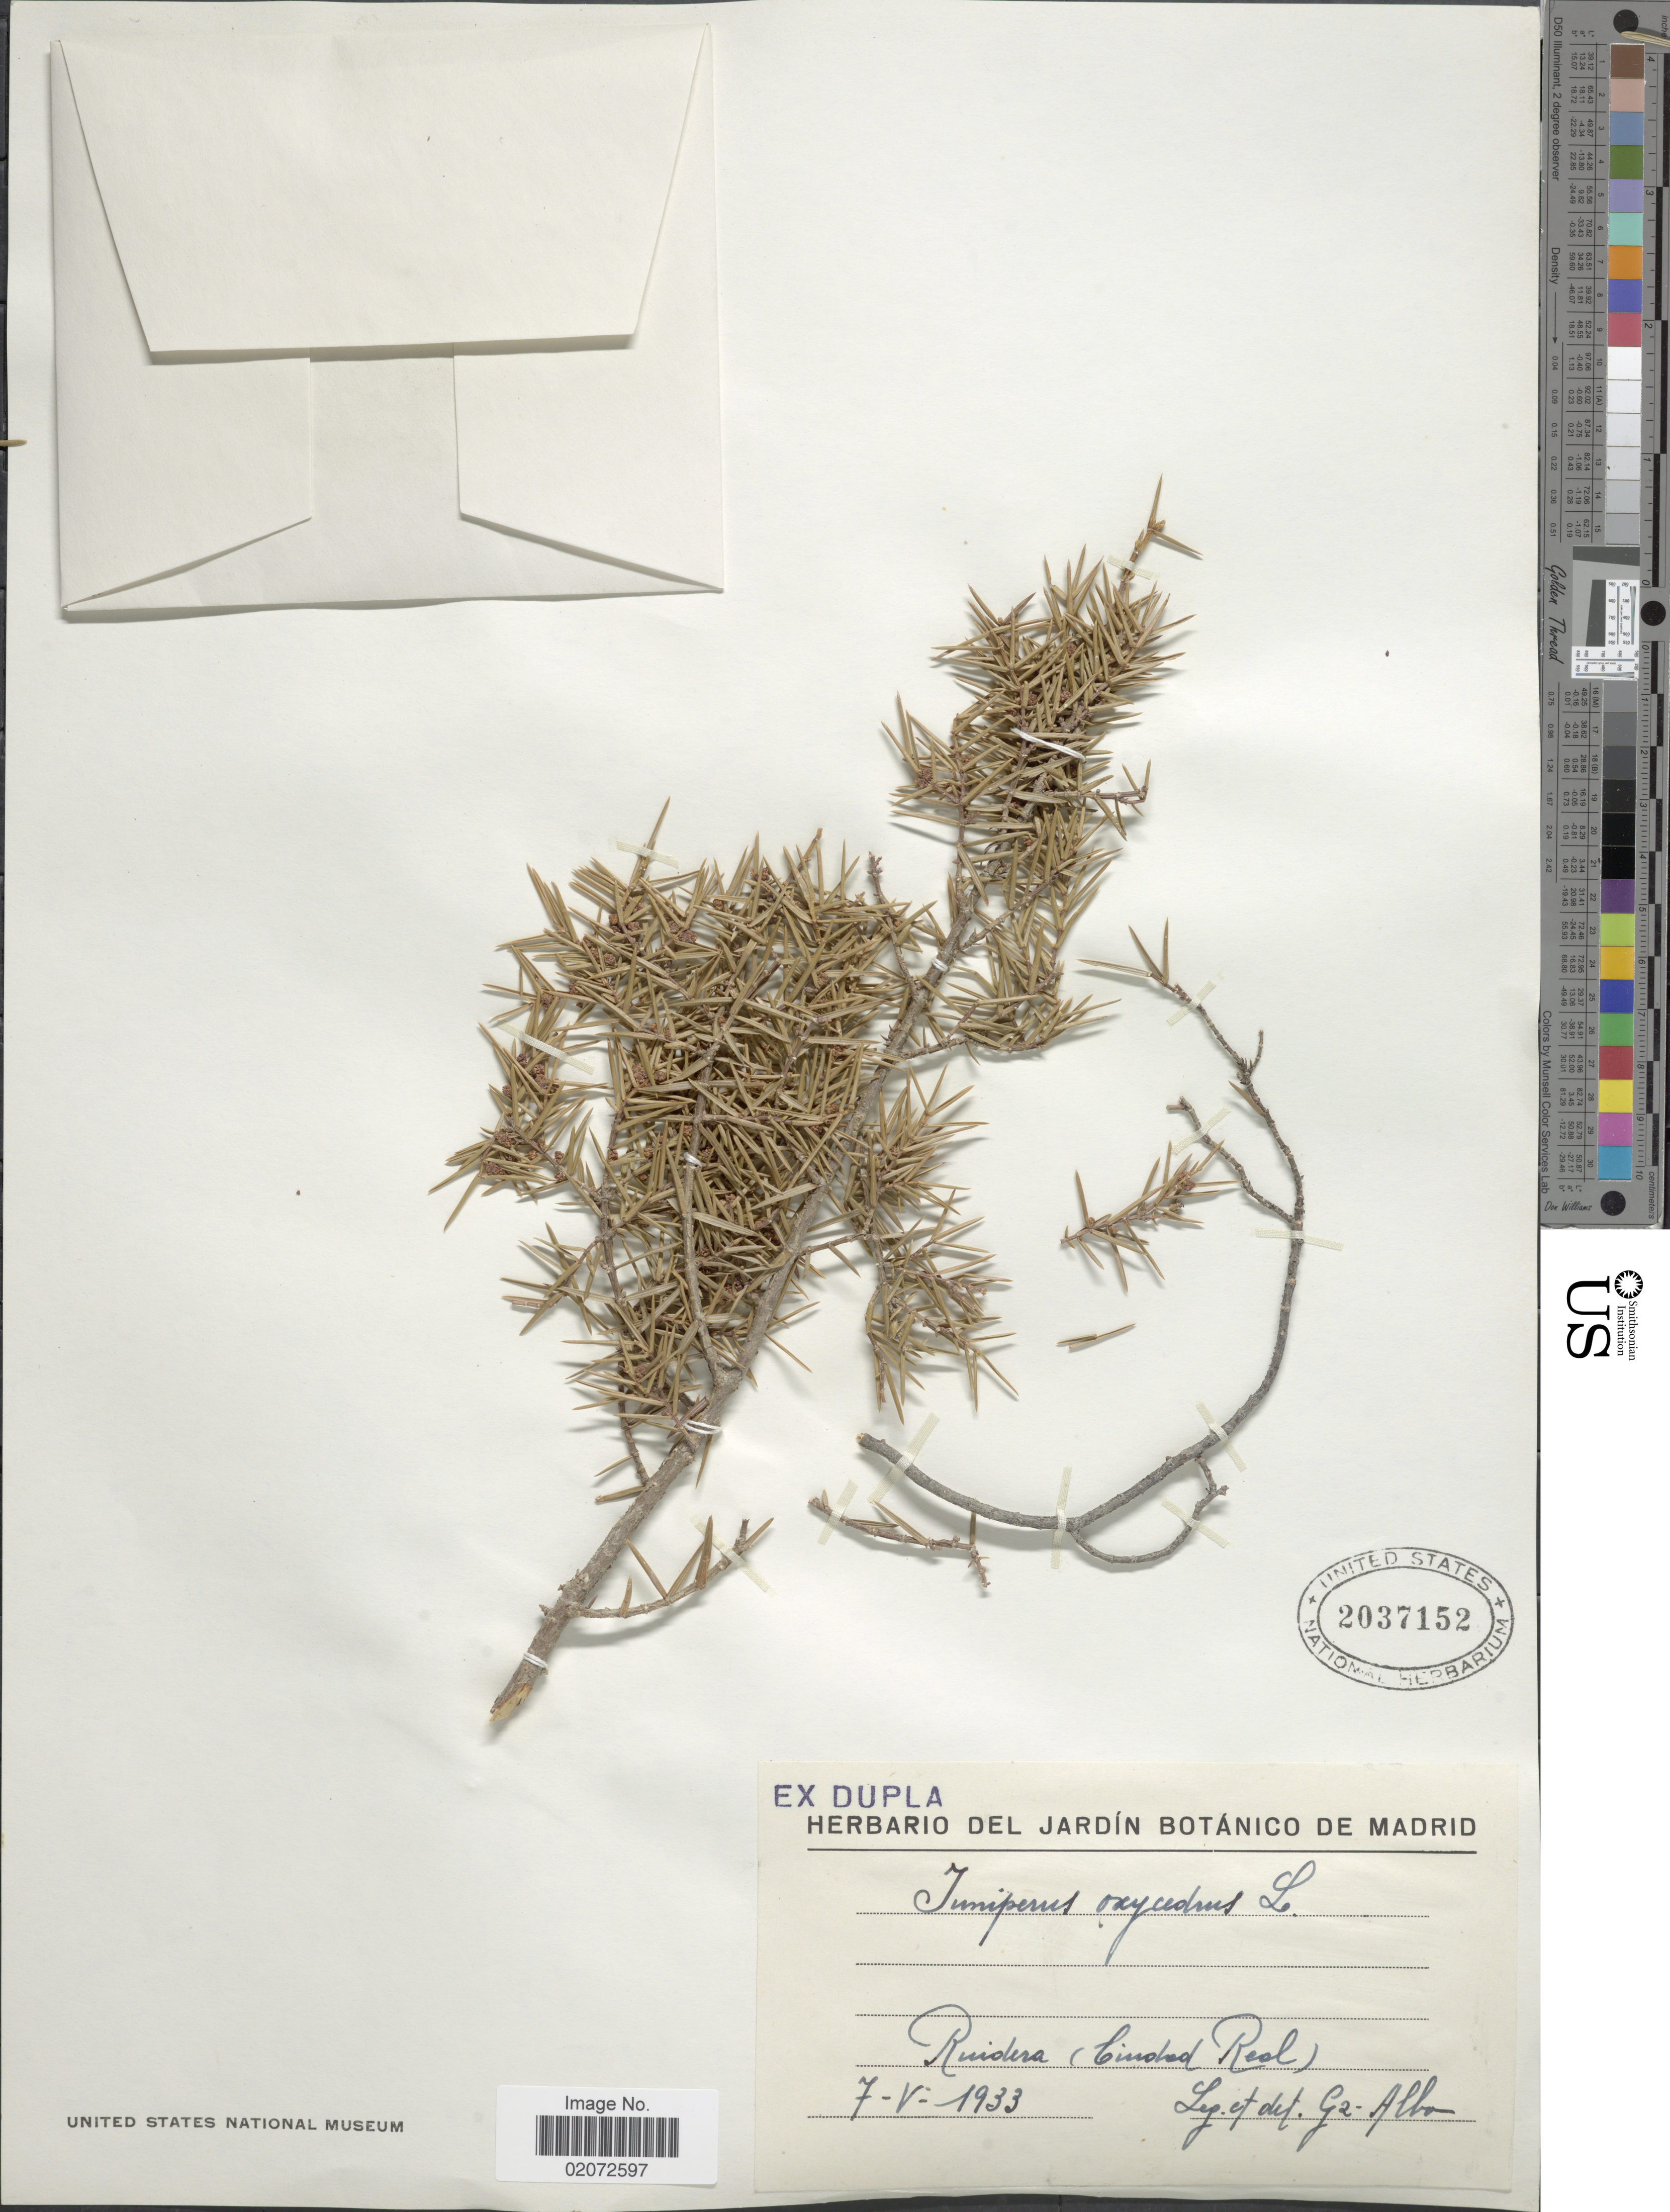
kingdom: Plantae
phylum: Tracheophyta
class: Pinopsida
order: Pinales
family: Cupressaceae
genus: Juniperus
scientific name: Juniperus oxycedrus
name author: L.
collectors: -. Albo G.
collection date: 1933-05-07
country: Spain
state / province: Castilla-La Mancha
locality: Ruidera, (Cindad Resl)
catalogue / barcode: US 2037152